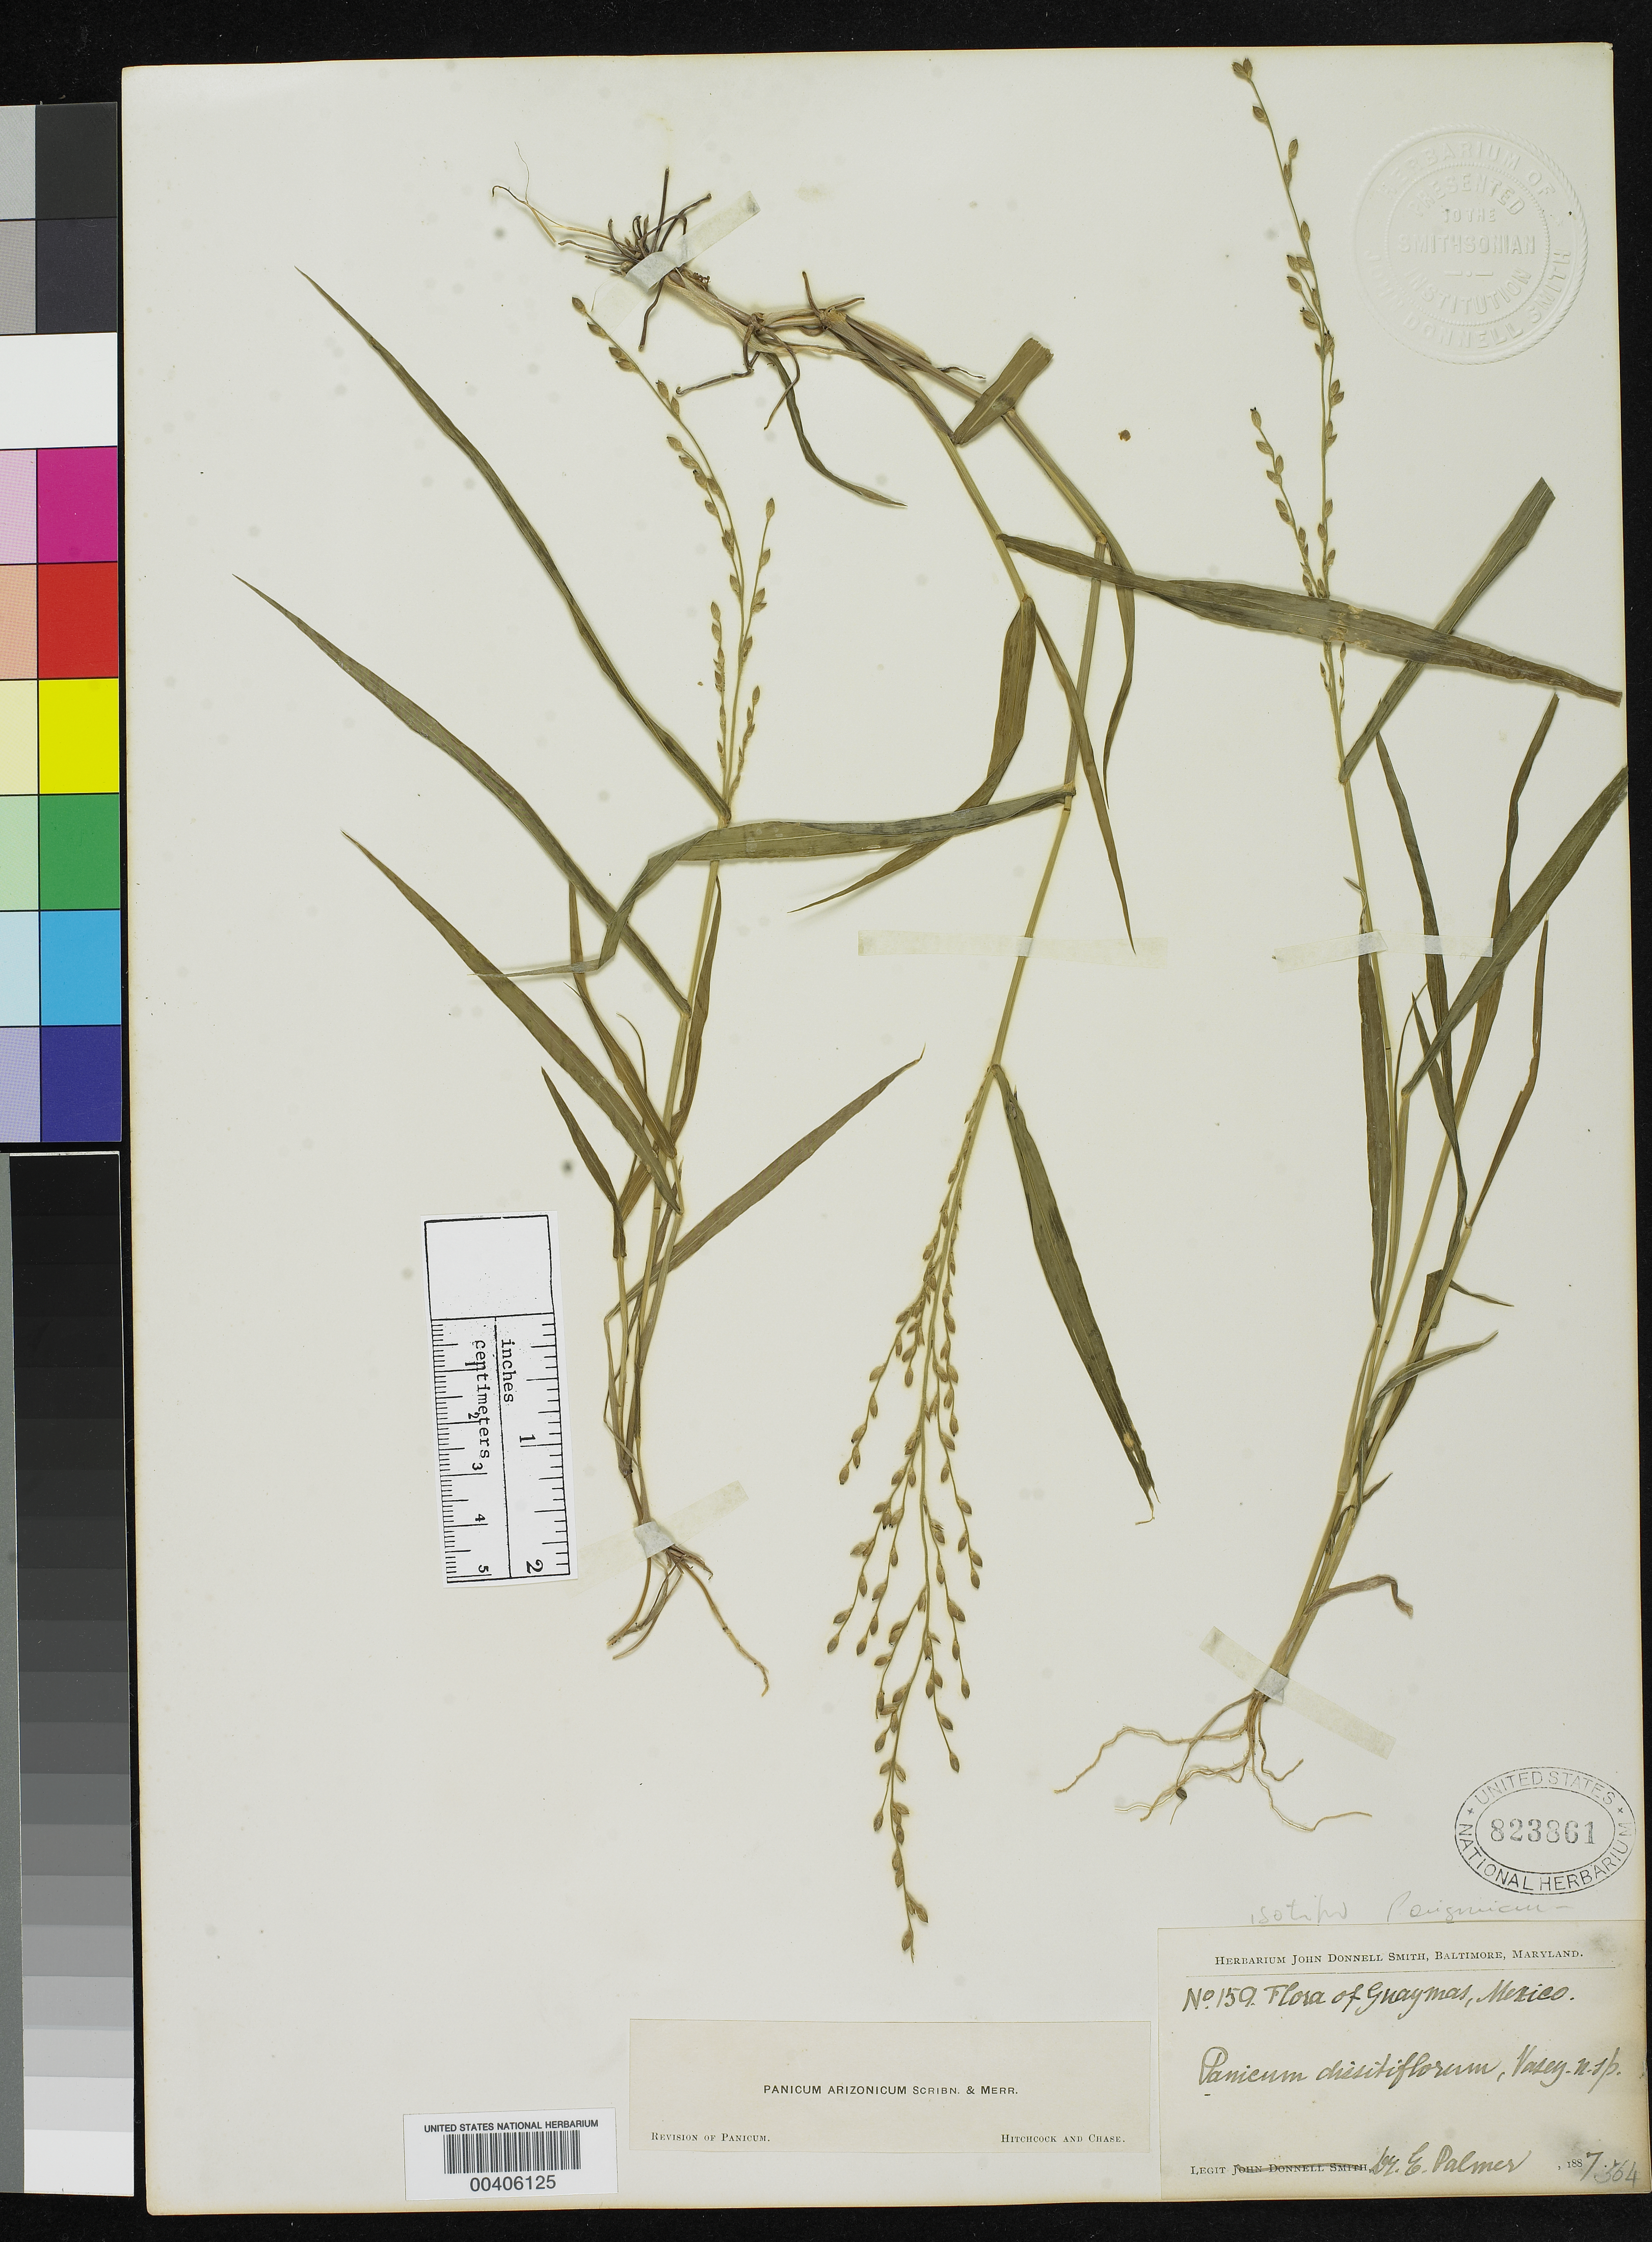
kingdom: Plantae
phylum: Tracheophyta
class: Liliopsida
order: Poales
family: Poaceae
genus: Panicum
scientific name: Panicum dissitiflorum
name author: Vasey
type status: Isolectotype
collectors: E. Palmer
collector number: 159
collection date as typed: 1887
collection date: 1887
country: Mexico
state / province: Sonora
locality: Guaymas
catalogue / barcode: US 823861